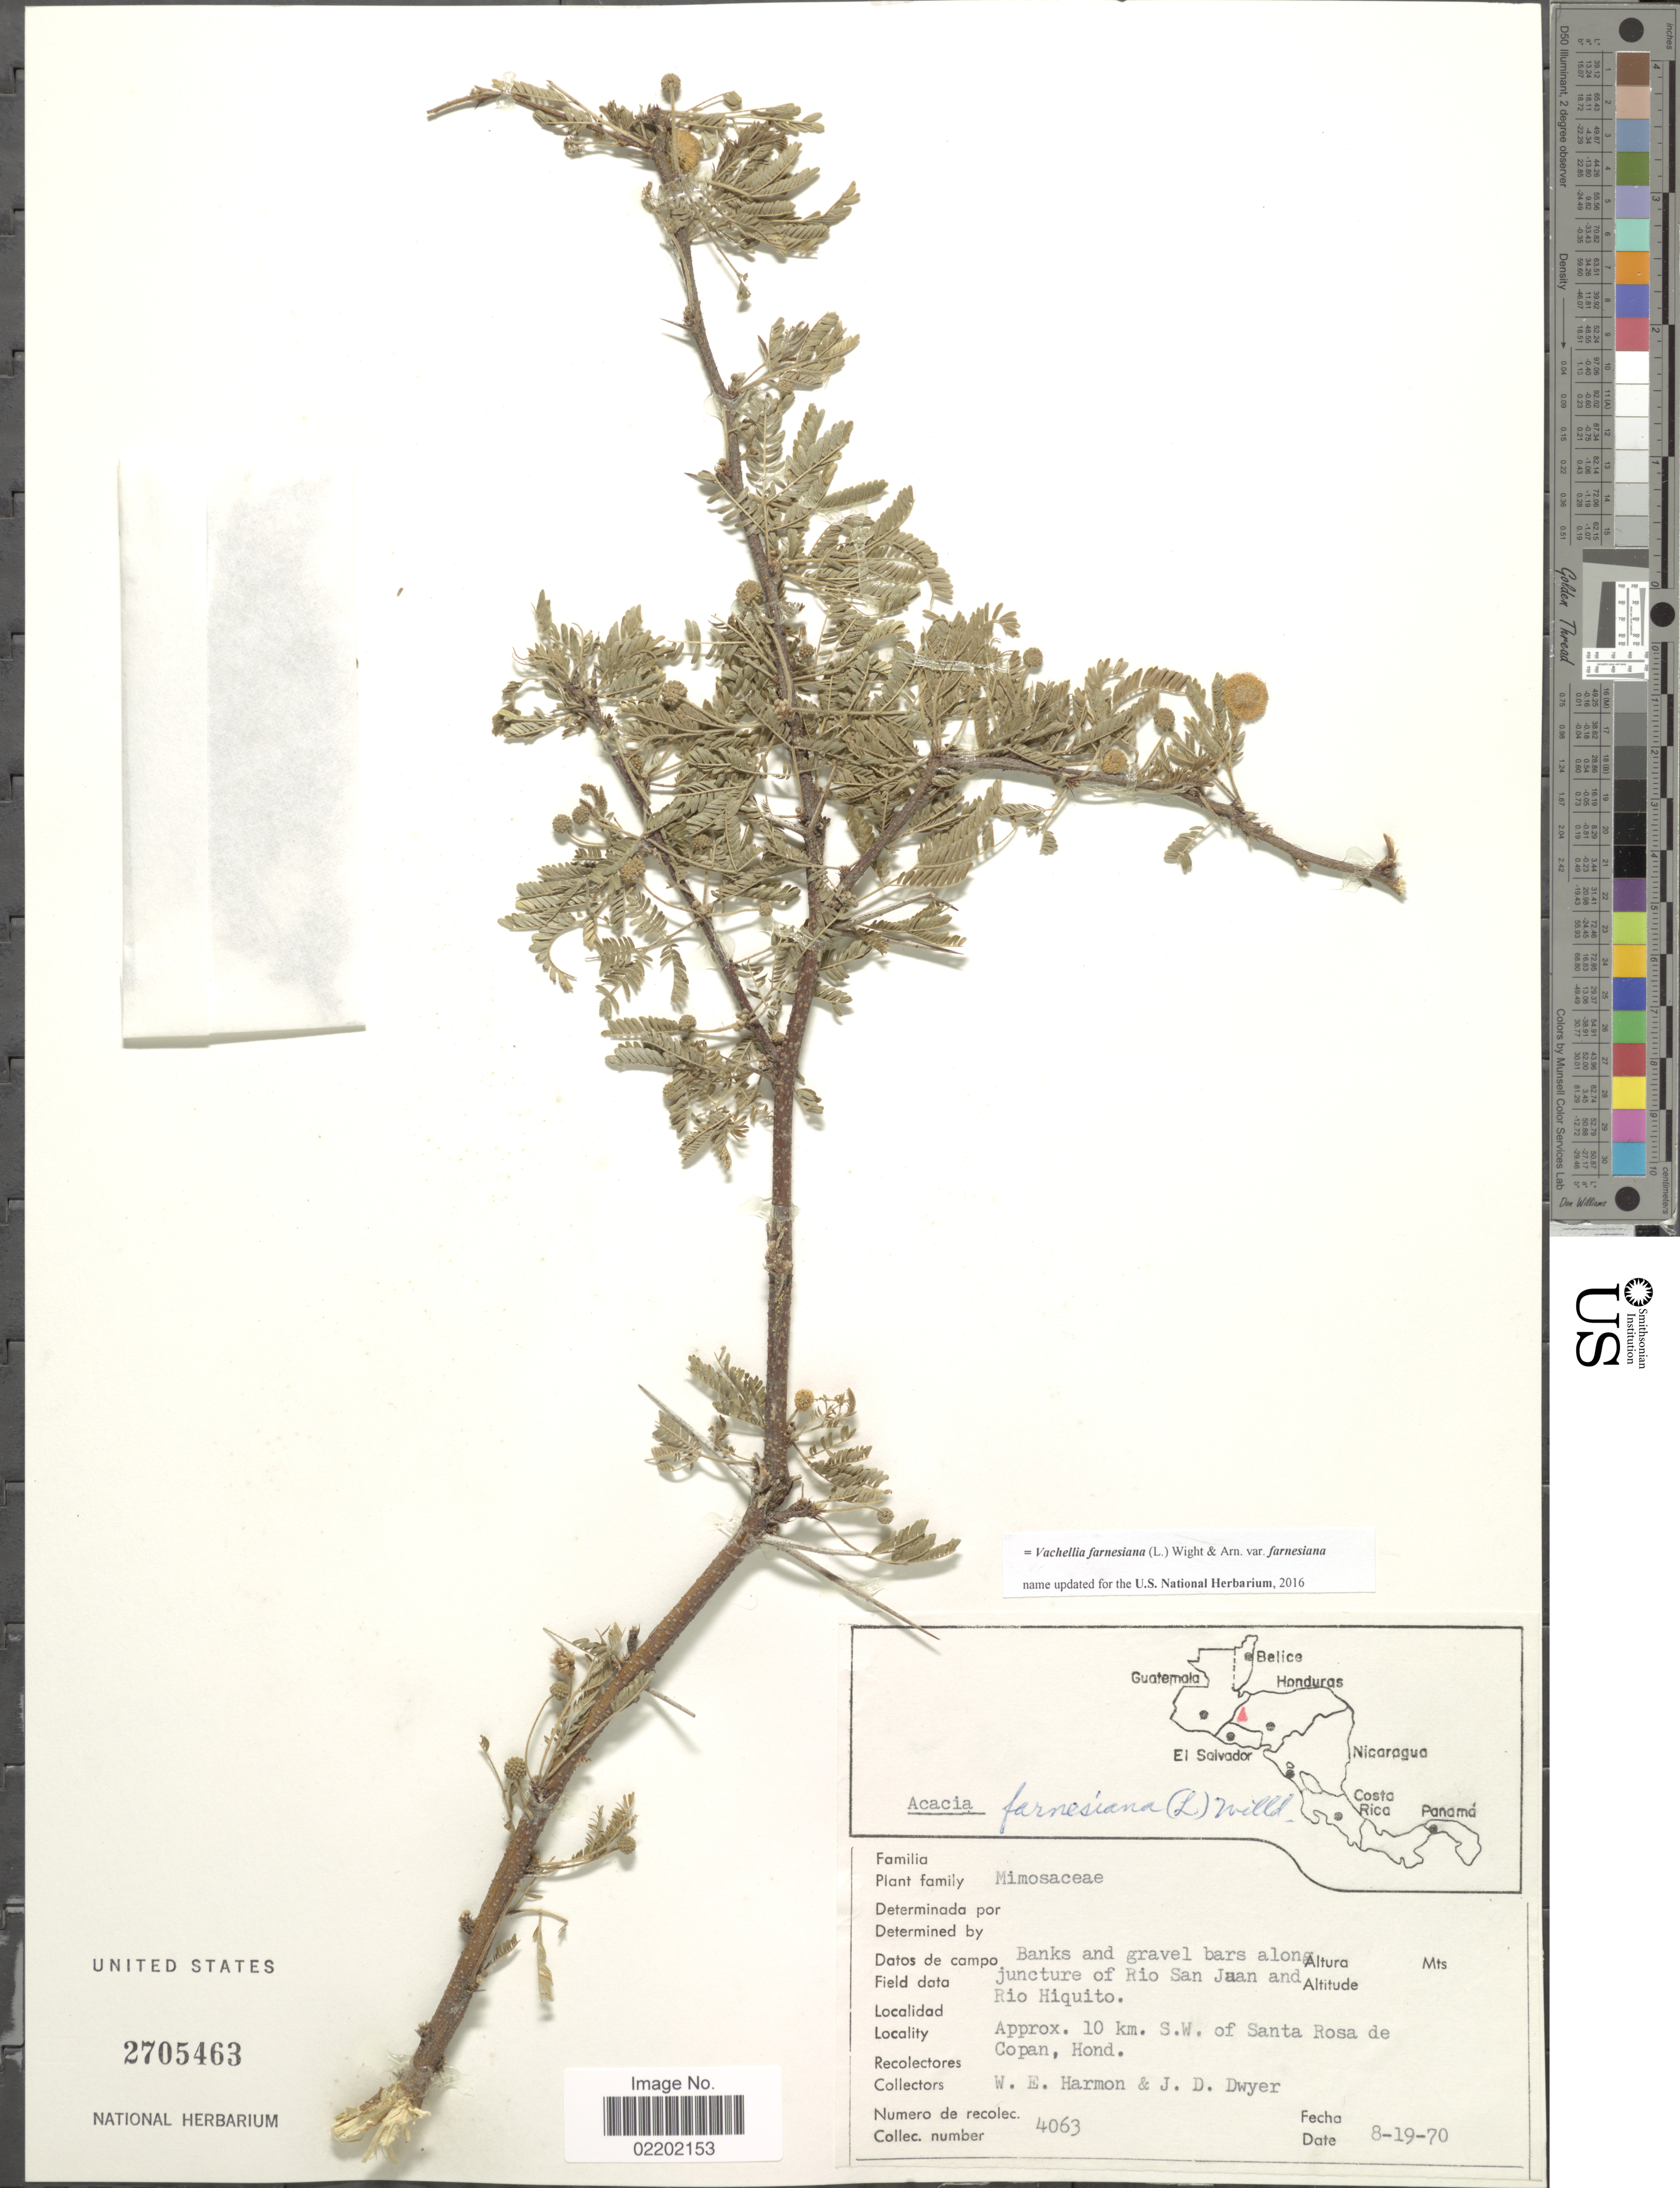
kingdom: Plantae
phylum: Tracheophyta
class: Magnoliopsida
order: Fabales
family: Fabaceae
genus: Vachellia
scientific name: Vachellia farnesiana var. farnesiana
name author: (L.) Wight & Arn.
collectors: W. E. Harmon & J. D. Dwyer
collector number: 4063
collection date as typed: Transcribed d/m/y: 19/8/70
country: Honduras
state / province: Copán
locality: Banks and gravel bars along juncture of Rio San Juan and Rio Hiquito, Approx. 10 km. S.W.of Santa Rosa de Copan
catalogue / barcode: US 2705463